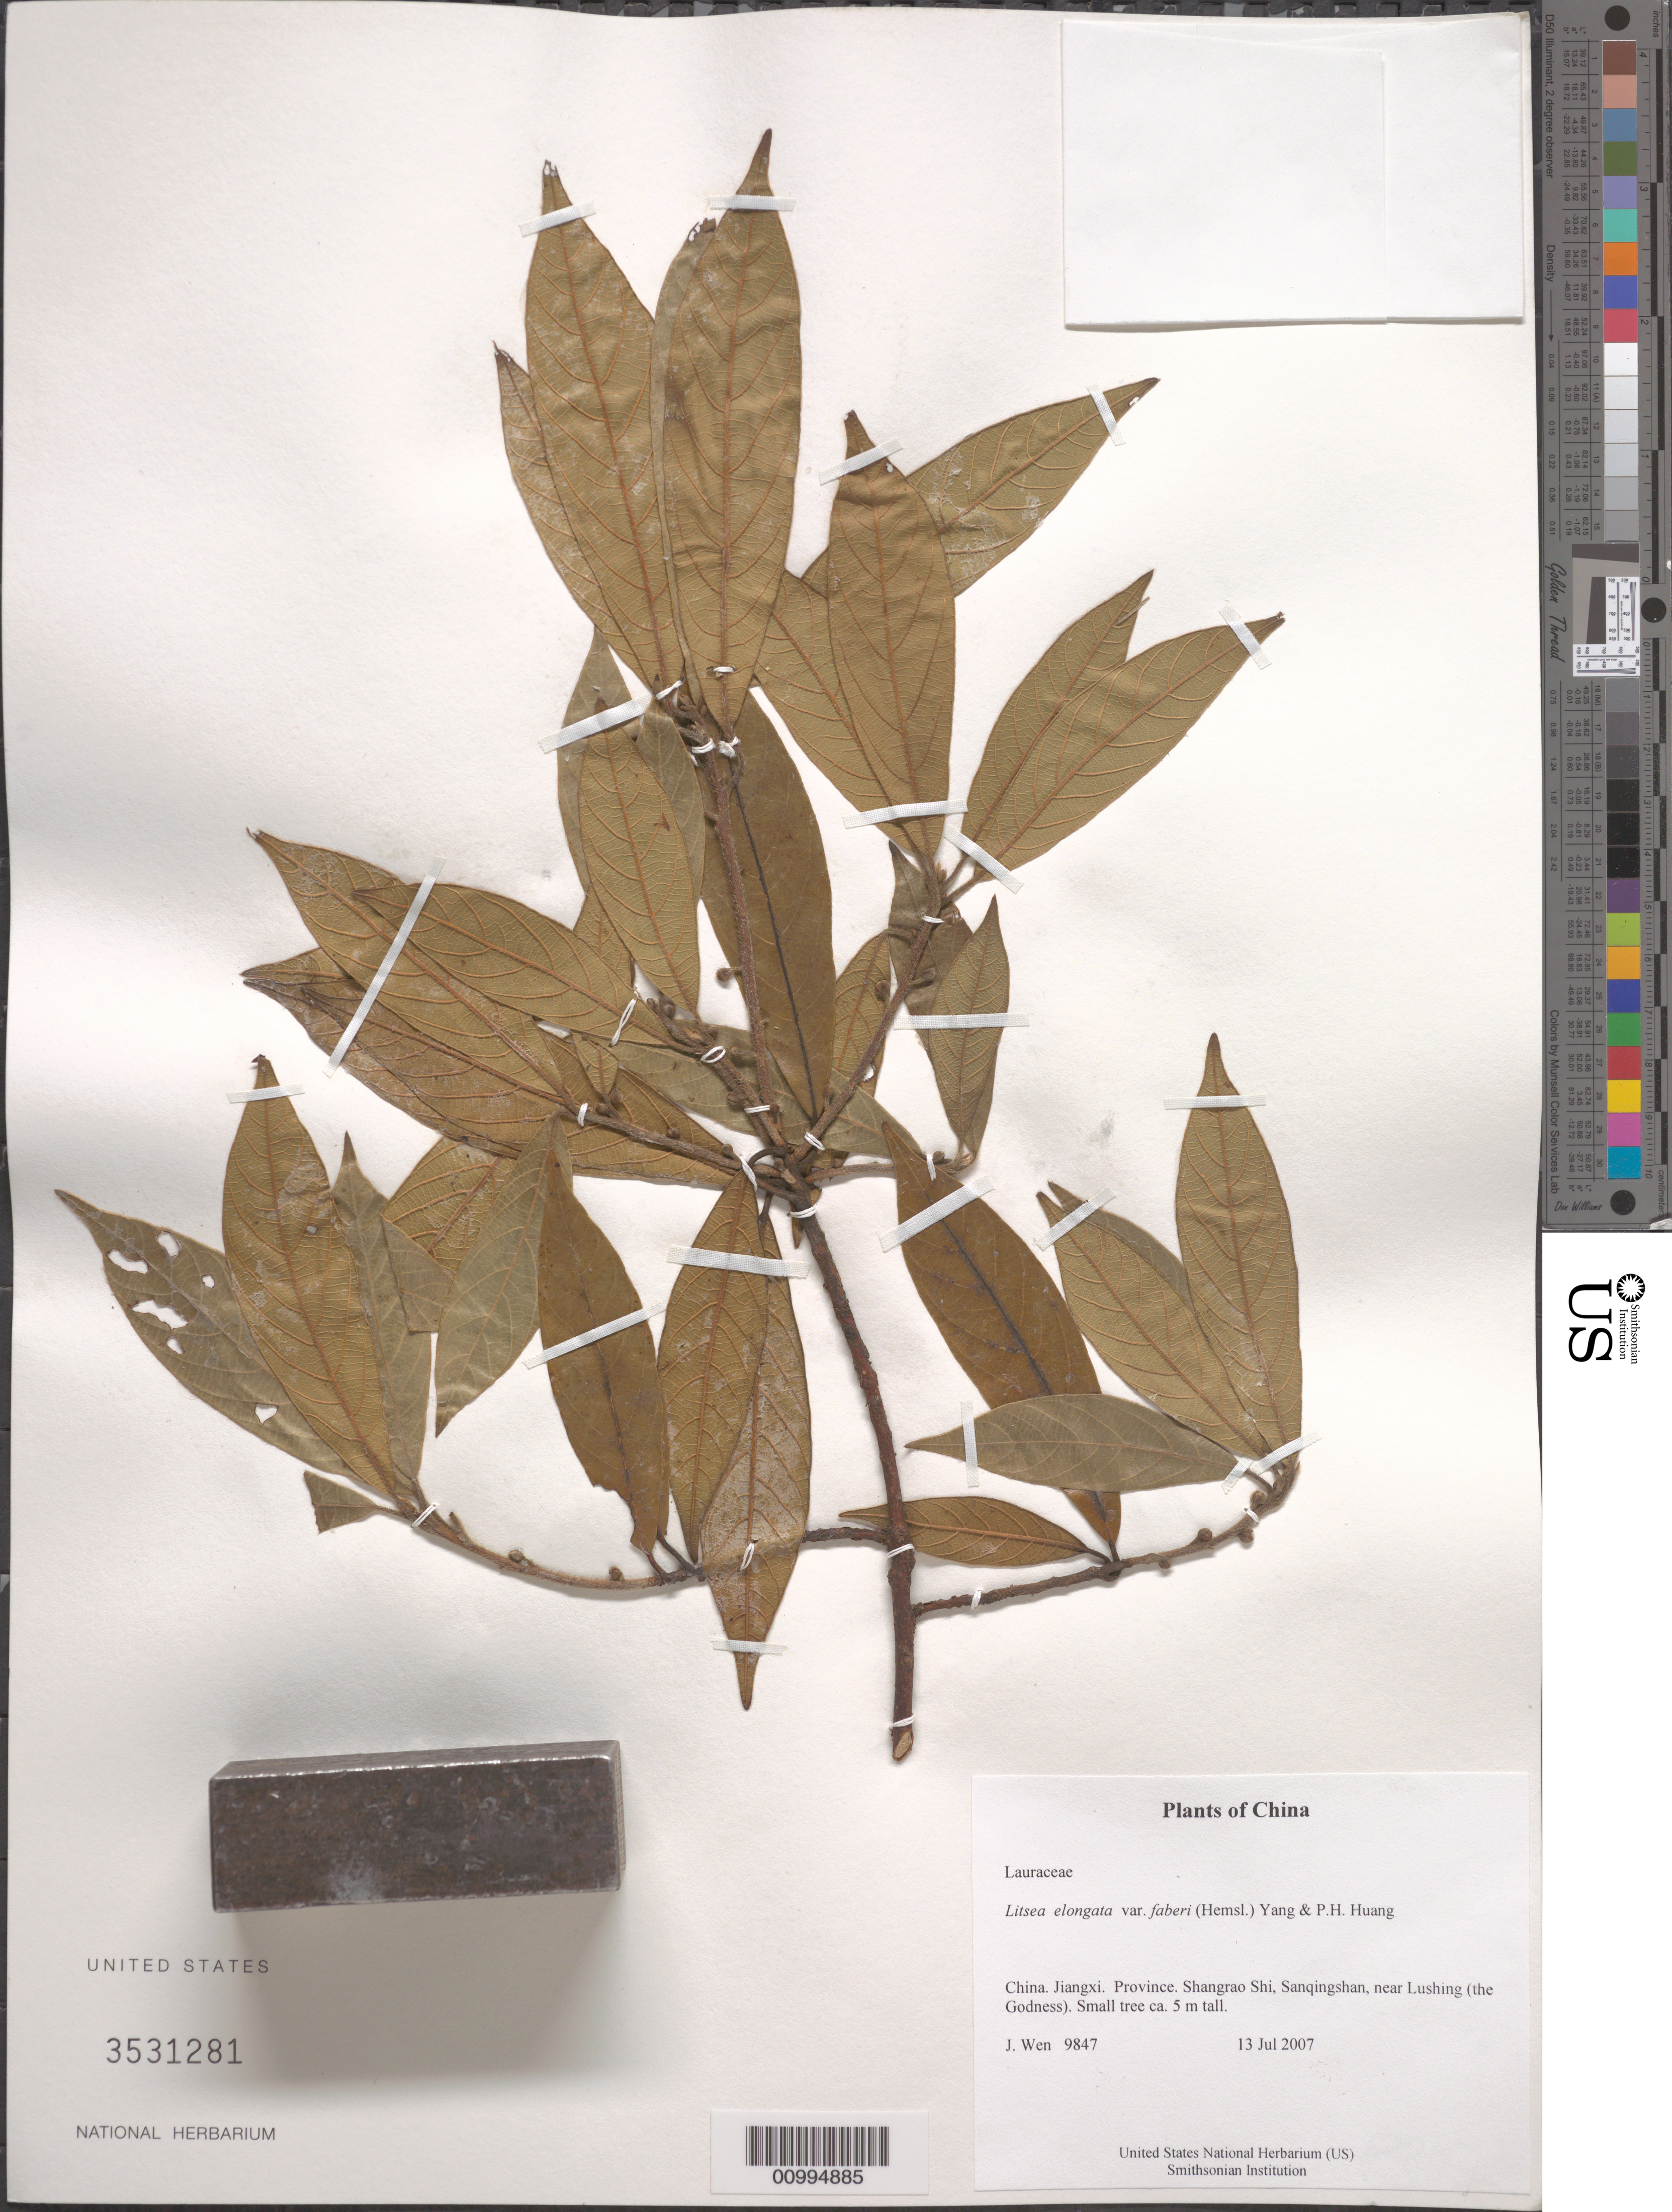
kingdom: Plantae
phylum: Tracheophyta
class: Magnoliopsida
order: Laurales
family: Lauraceae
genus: Litsea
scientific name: Litsea elongata var. faberi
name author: (Hemsl.) Yang & P.H. Huang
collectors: J. Wen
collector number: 9847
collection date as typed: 13 Jul 2007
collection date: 2007-07-13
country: China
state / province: Jiangxi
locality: Shangrao Shi, Sanqingshan, near Lushing (the Godness).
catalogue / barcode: US 3531281